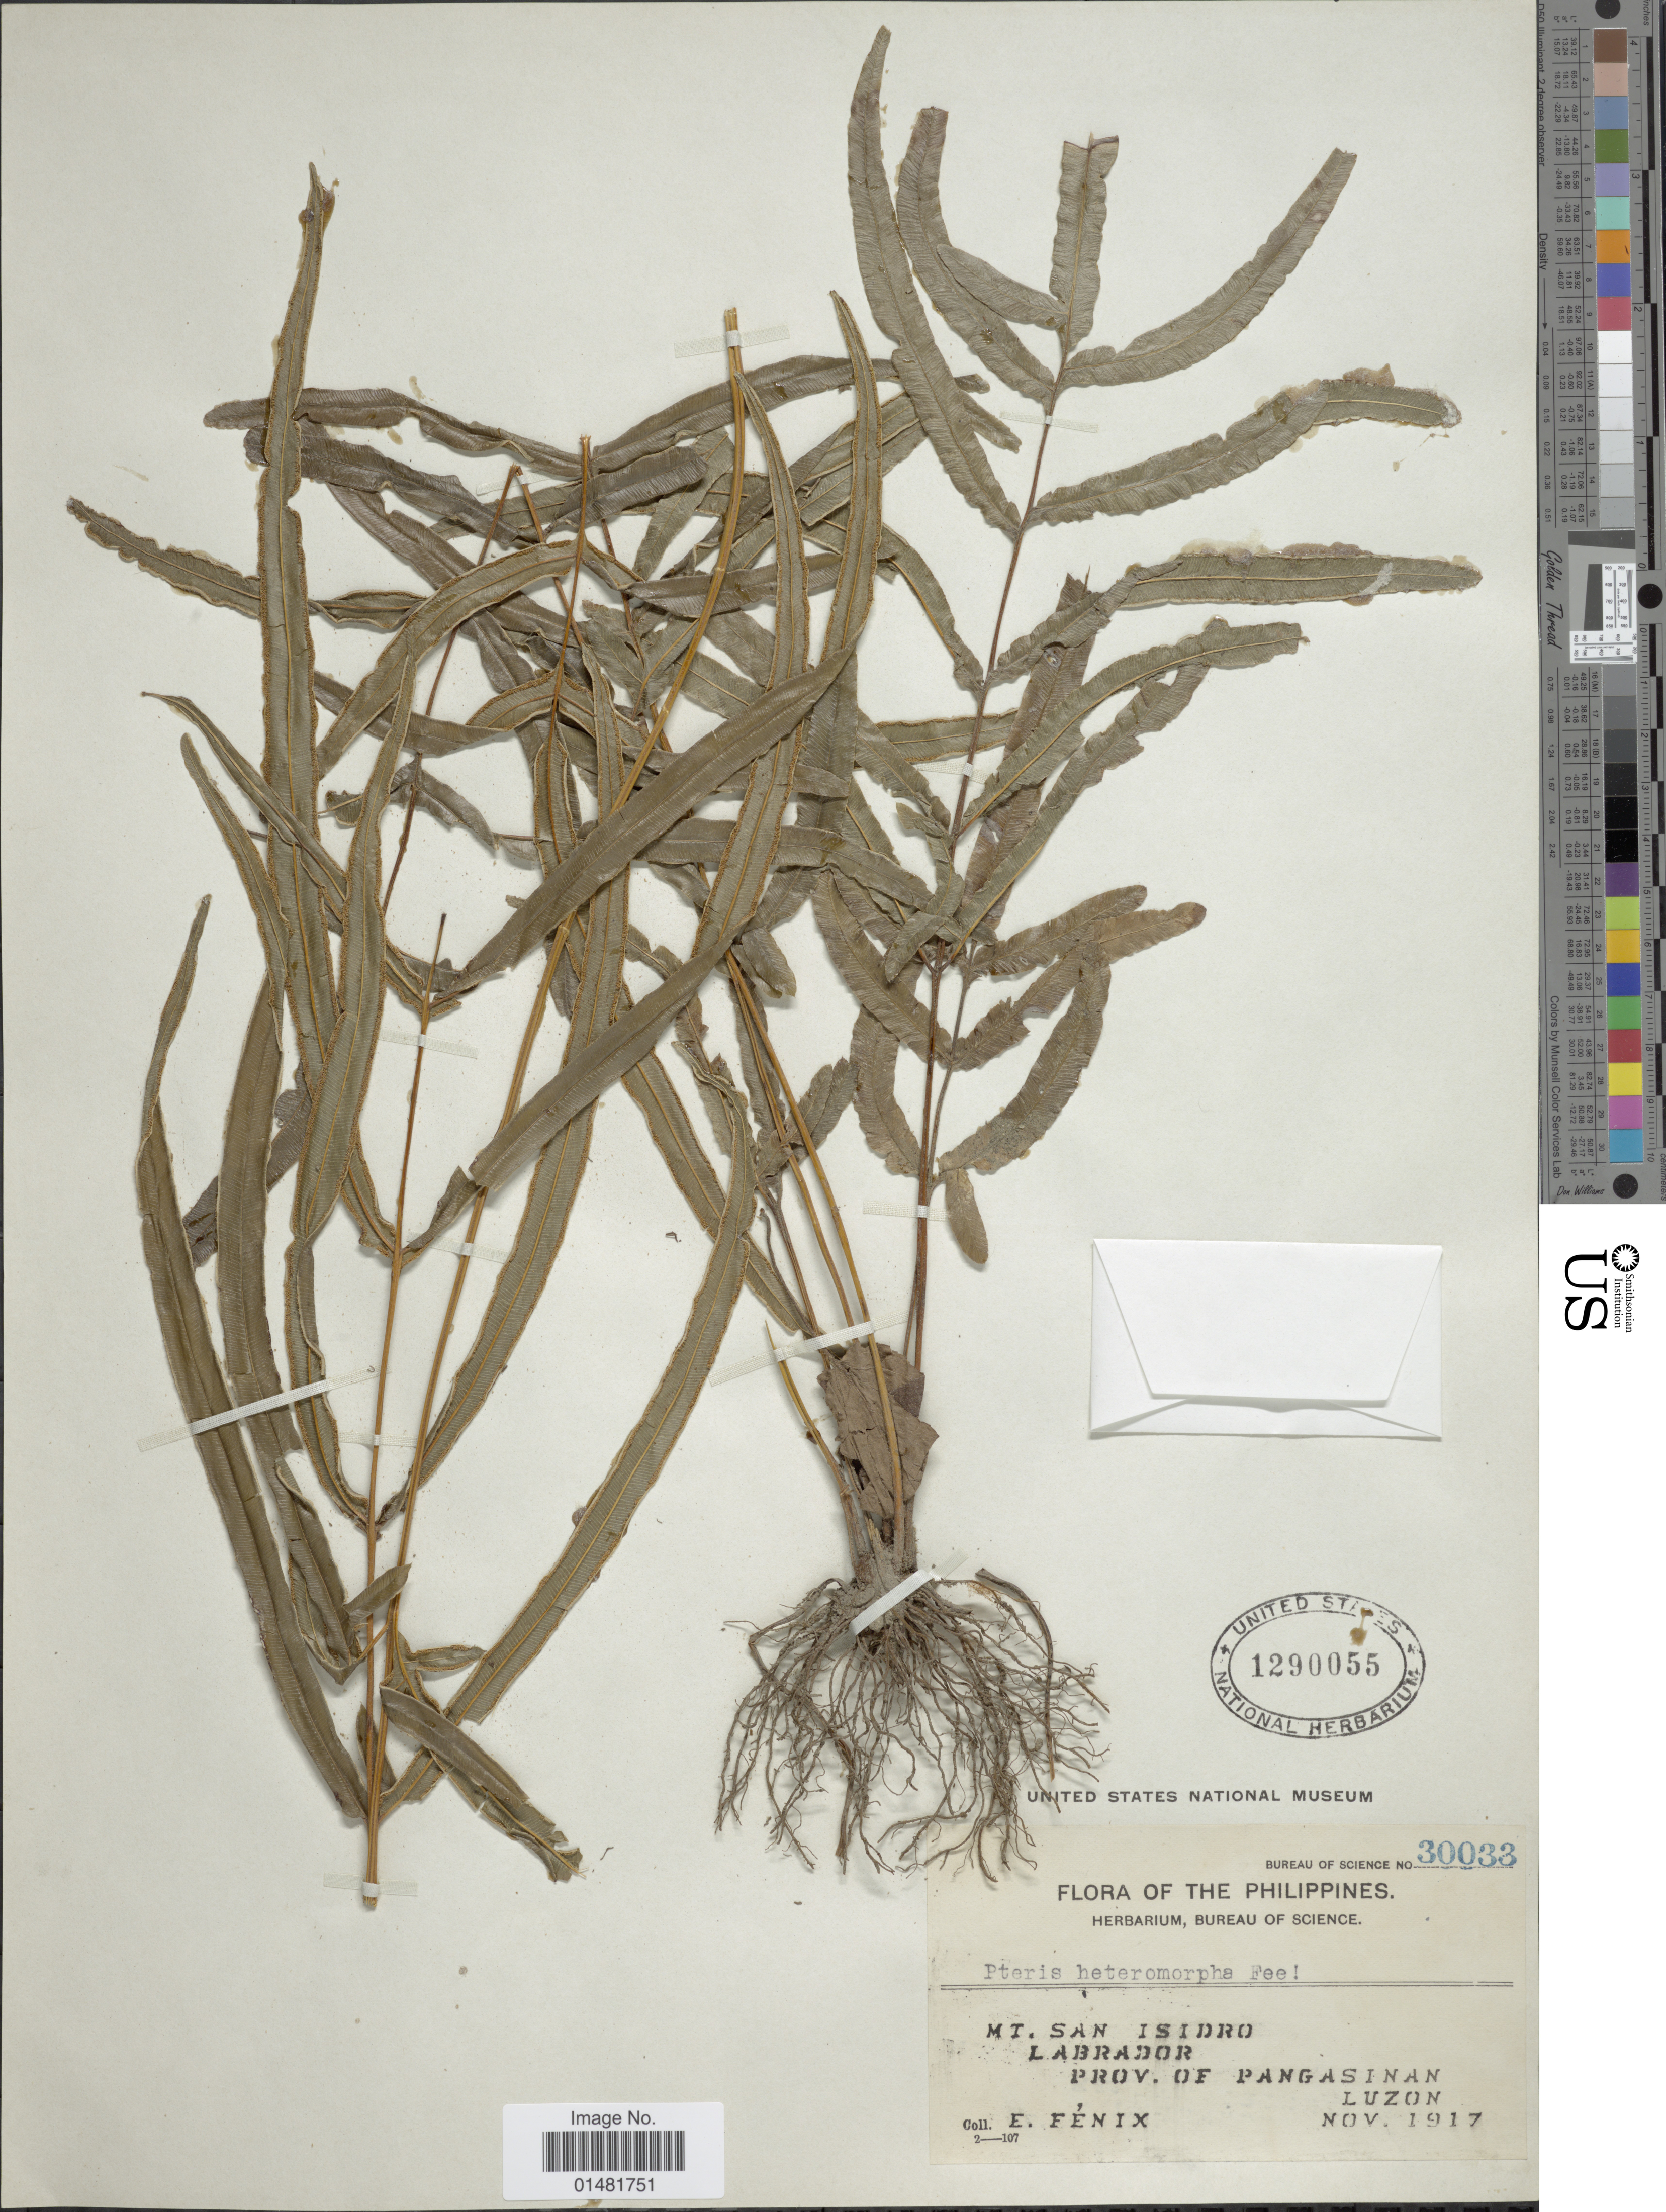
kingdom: Plantae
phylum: Tracheophyta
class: Polypodiopsida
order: Polypodiales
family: Pteridaceae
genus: Pteris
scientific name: Pteris heteromorpha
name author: Fée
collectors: E. Fenix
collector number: Bureau of Science 30033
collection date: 1917-11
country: Philippines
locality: Mt. San Isidro, Labrador, Prov. of Pangasinan, Luzon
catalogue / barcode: US 1290055